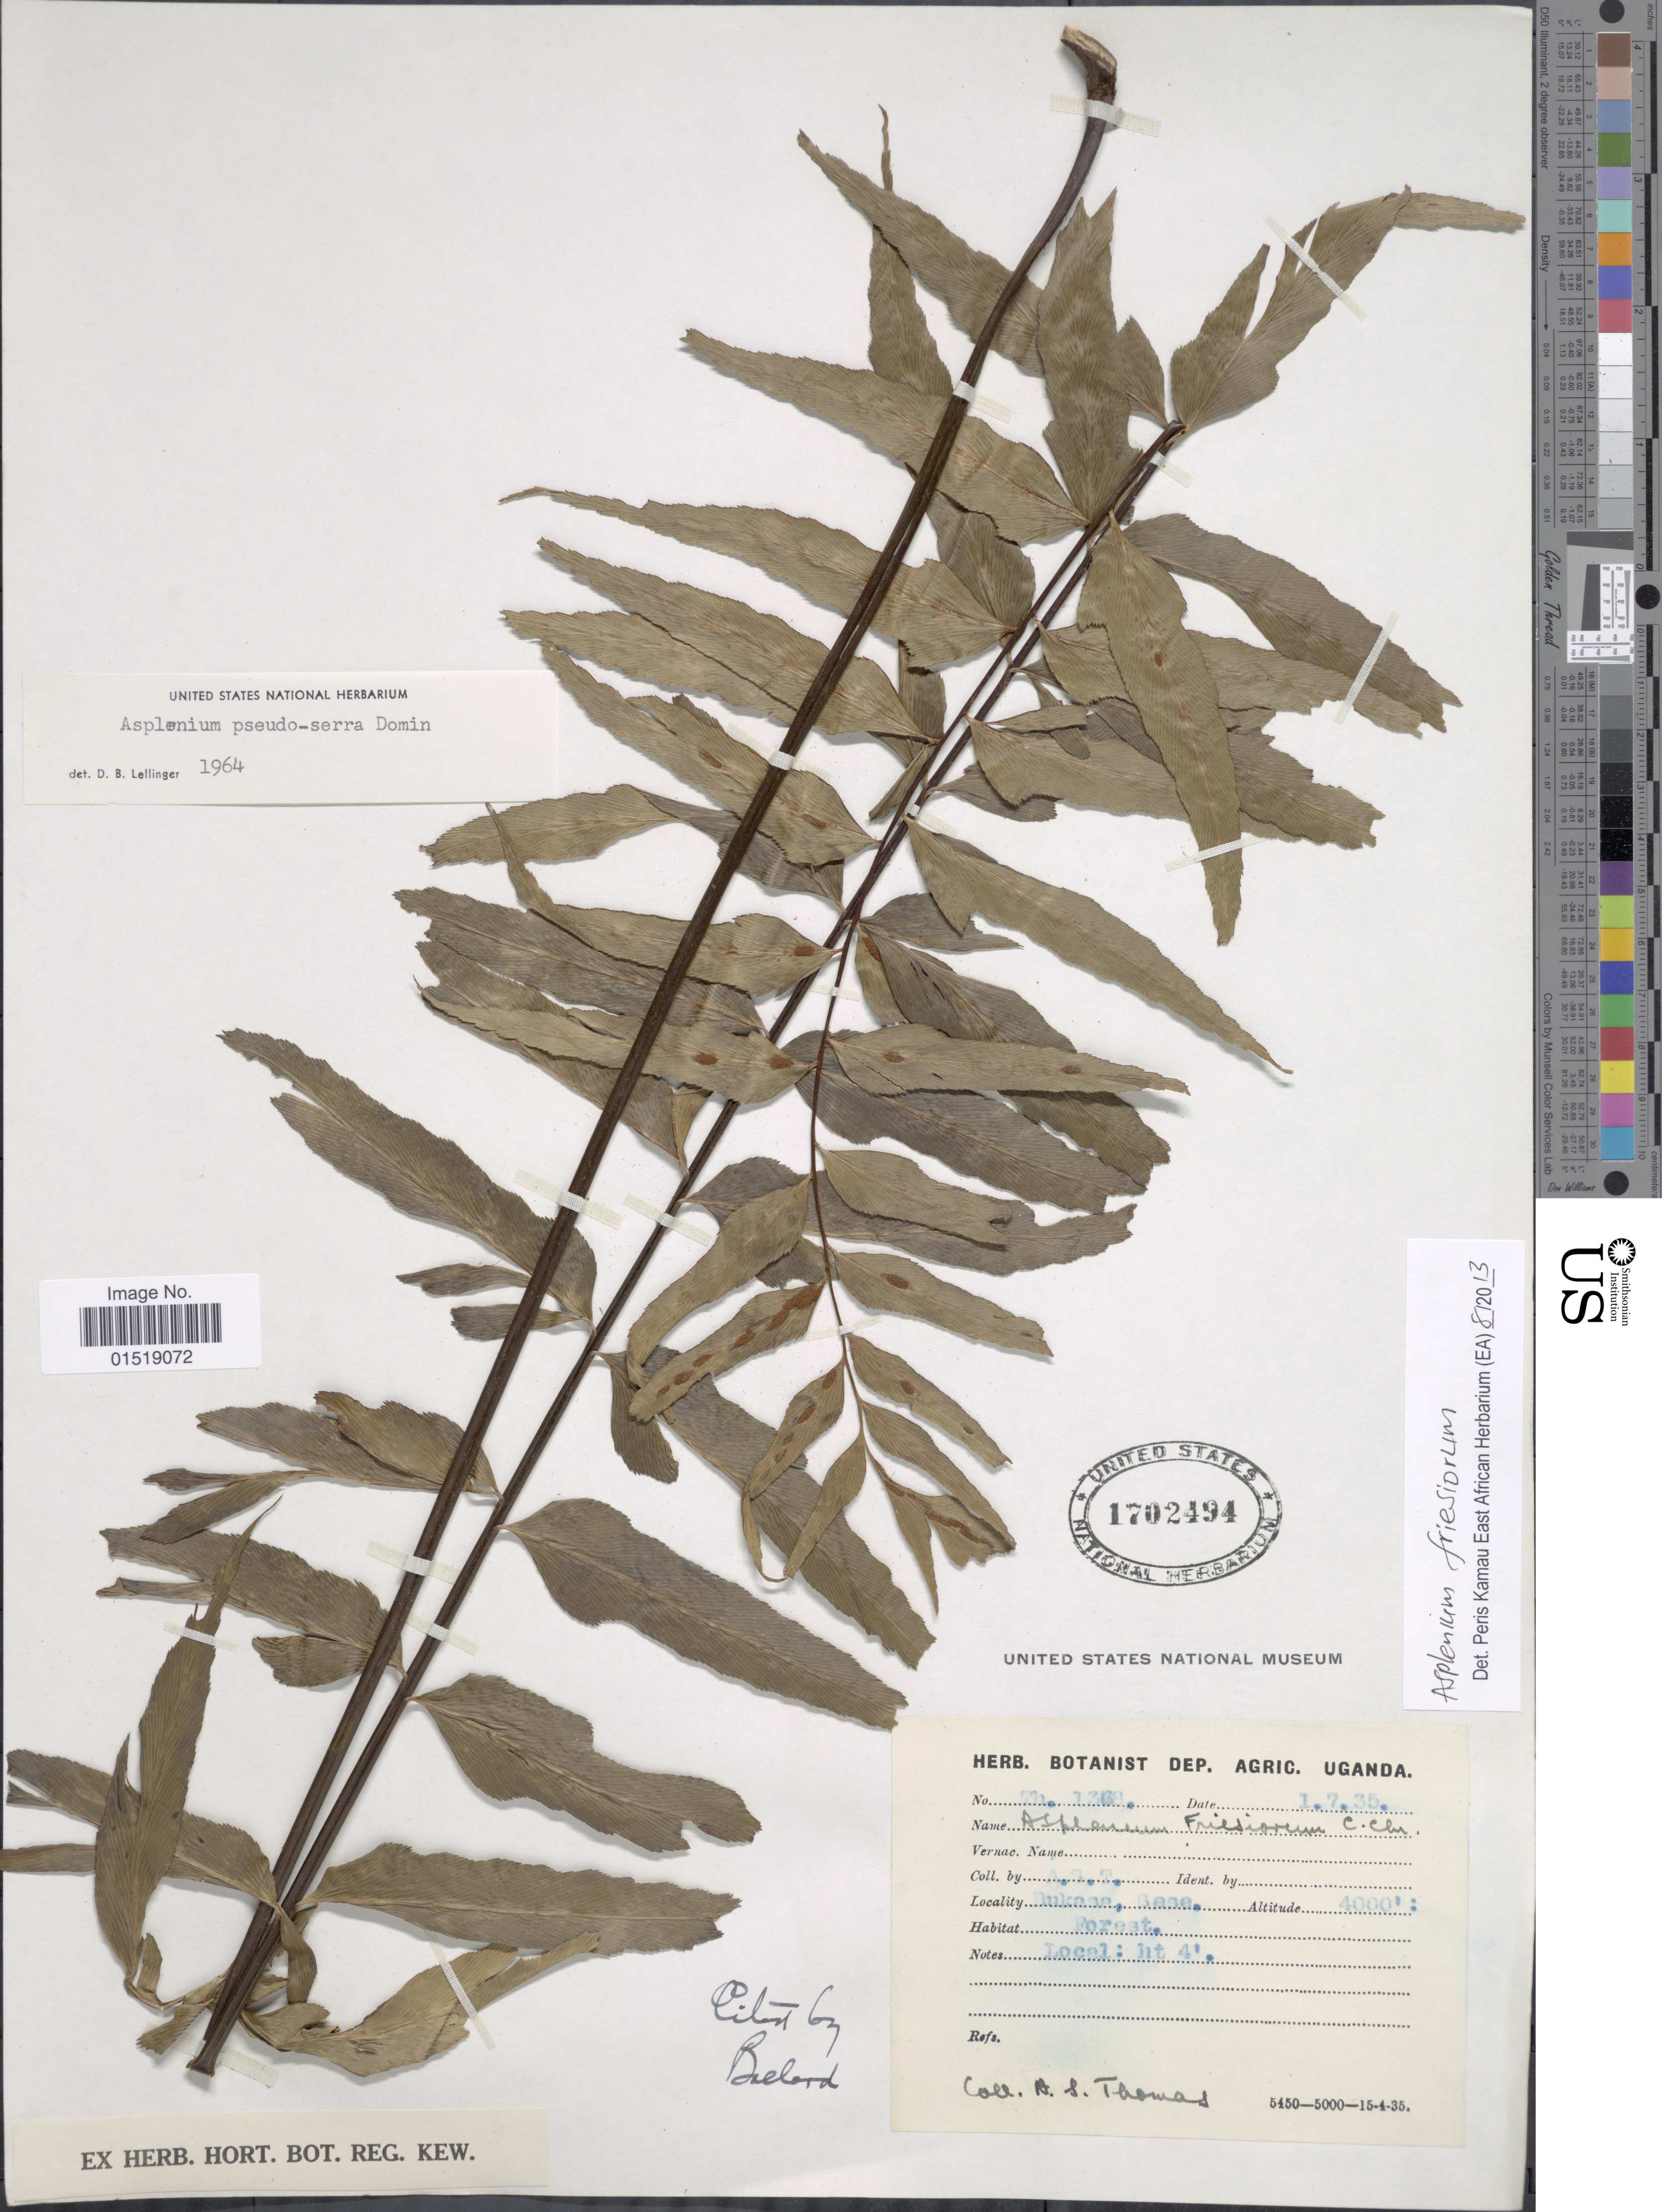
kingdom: Plantae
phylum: Tracheophyta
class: Polypodiopsida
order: Polypodiales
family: Aspleniaceae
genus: Asplenium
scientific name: Asplenium friesiorum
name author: C. Chr.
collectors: A. Thomas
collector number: Th. 1369*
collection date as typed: Transcribed d/m/y: 1/7/35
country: Uganda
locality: Bukase, Sese.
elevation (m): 1219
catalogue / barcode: US 1702494